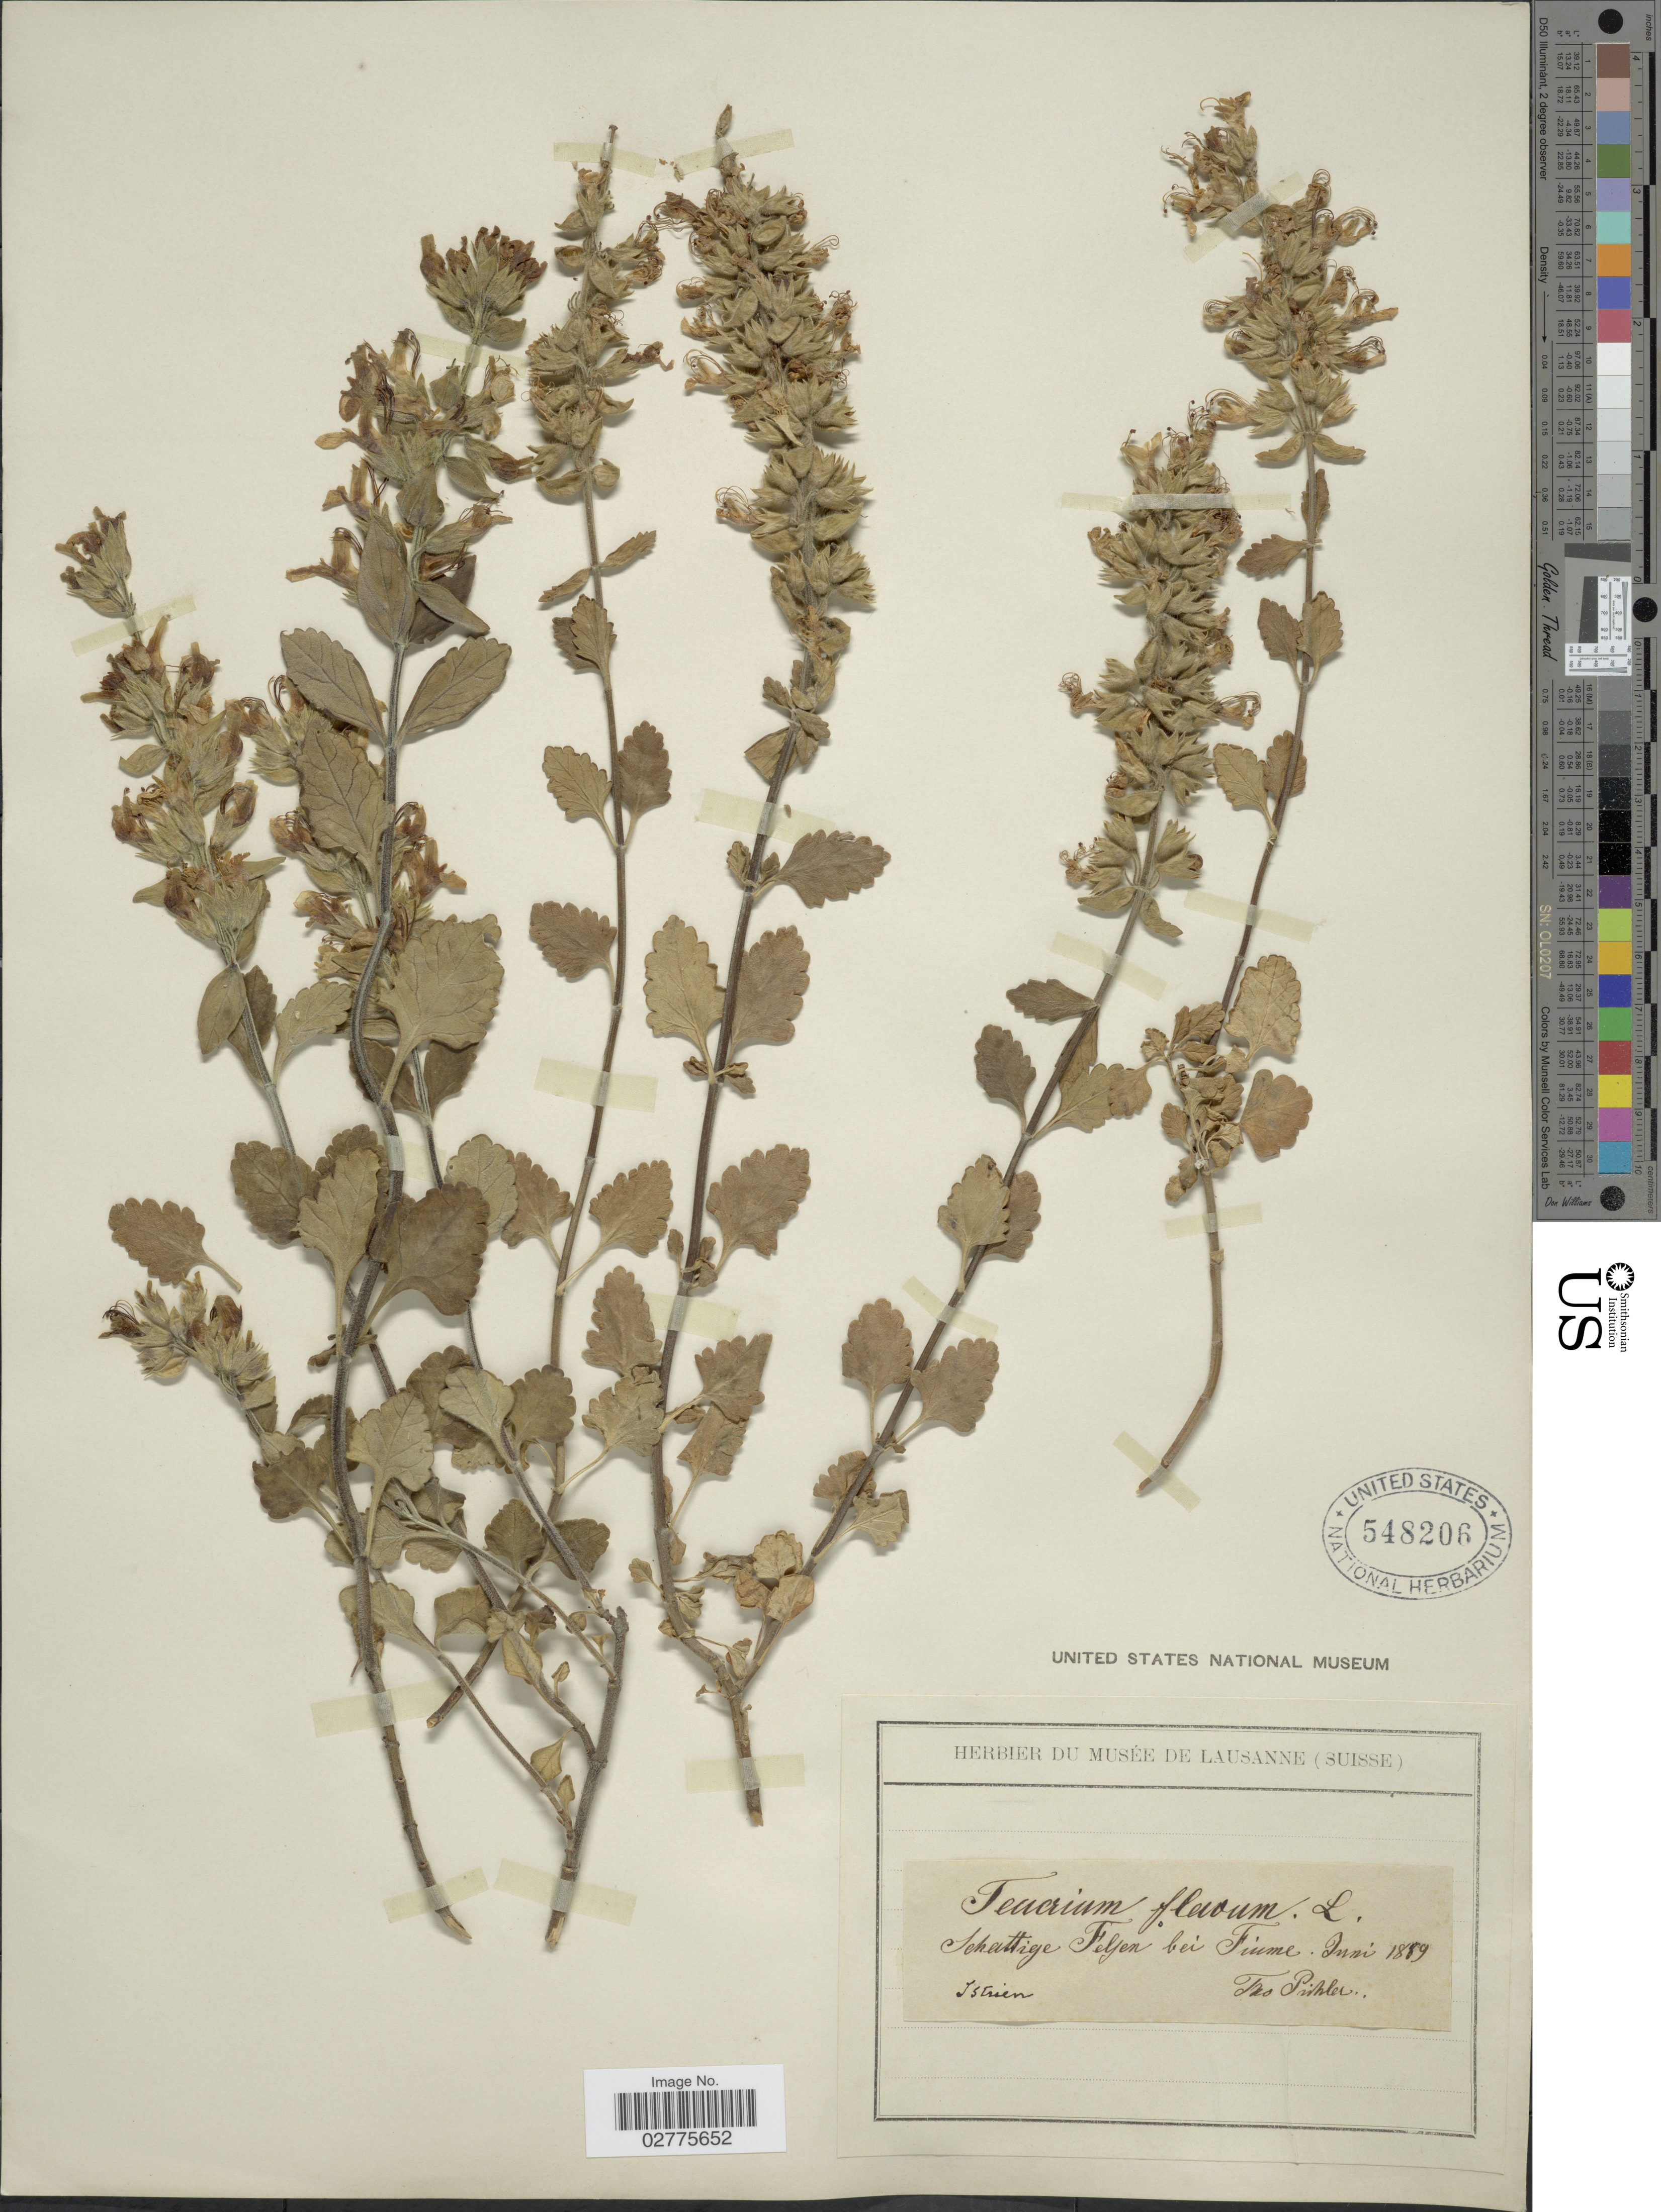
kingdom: Plantae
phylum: Tracheophyta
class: Magnoliopsida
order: Lamiales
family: Lamiaceae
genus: Teucrium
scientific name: Teucrium flavum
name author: L.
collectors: T. Pichler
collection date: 1889-06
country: Croatia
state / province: Istria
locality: Schattige Felsen bei Fiume, Istrien.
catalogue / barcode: US 548206